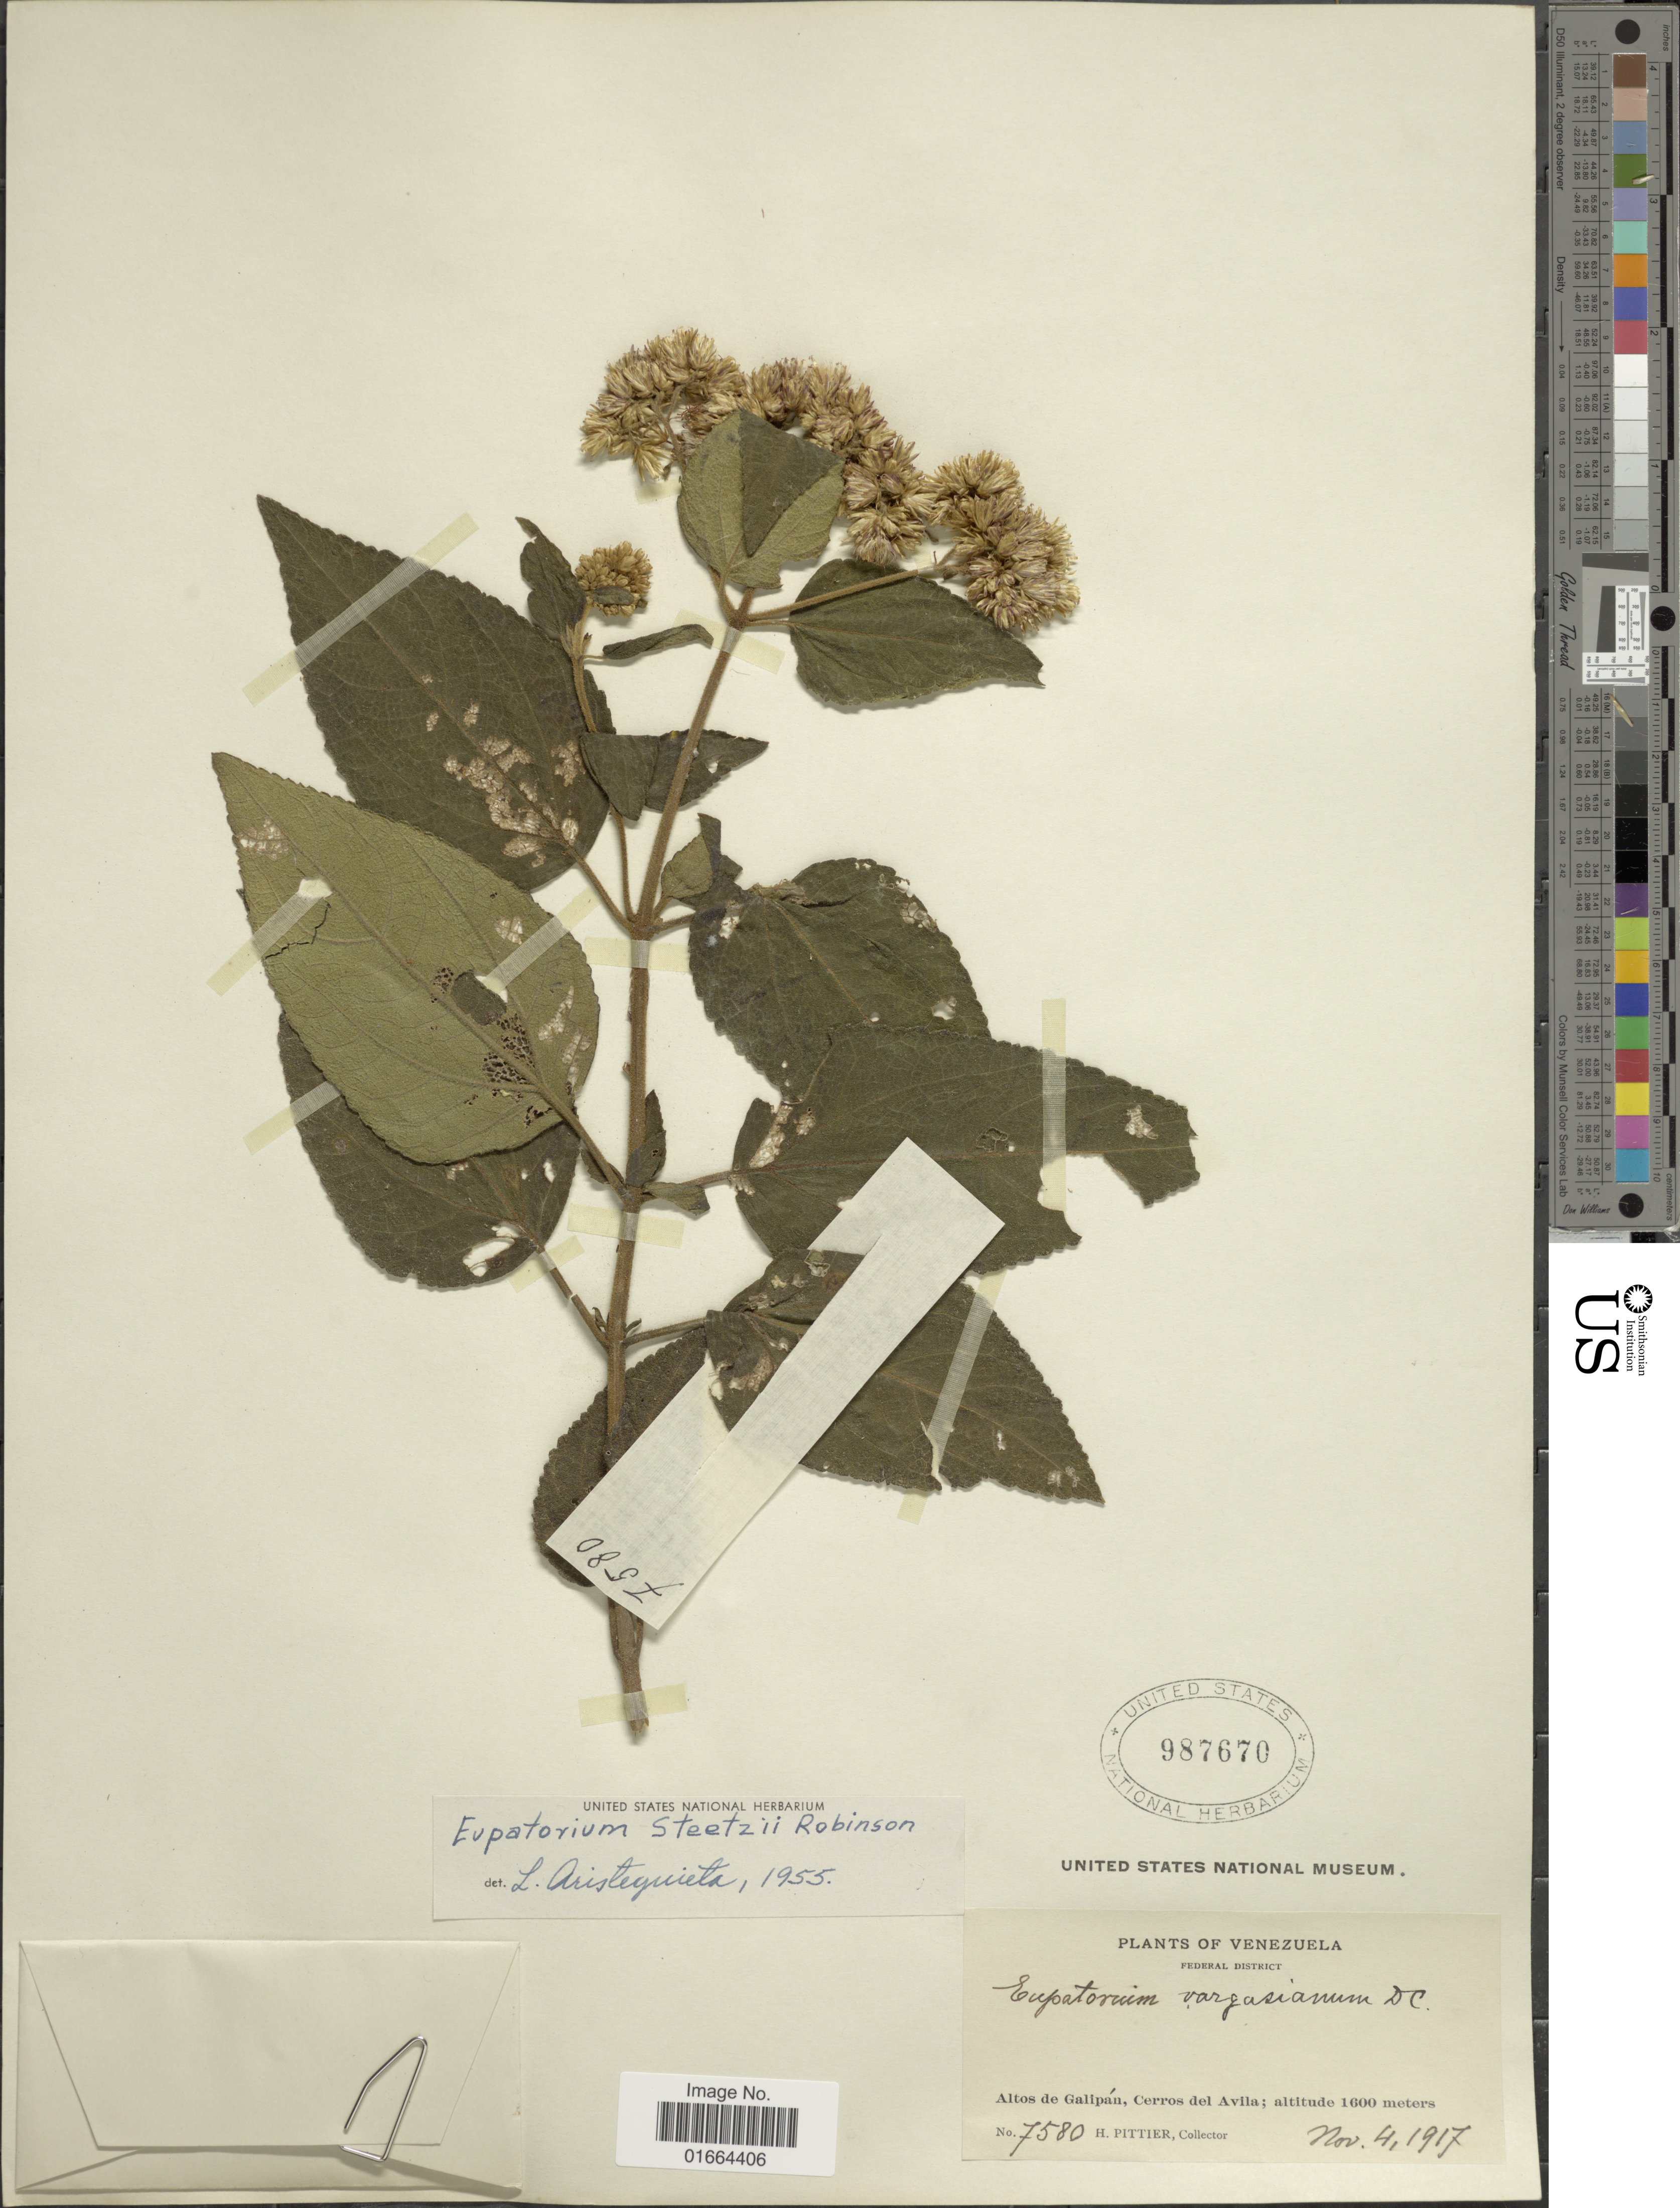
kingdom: Plantae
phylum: Tracheophyta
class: Magnoliopsida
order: Asterales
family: Asteraceae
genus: Badilloa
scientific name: Badilloa steetzii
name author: (B.L. Rob.) R.M. King & H. Rob.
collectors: H. F. Pittier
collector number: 7580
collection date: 1917-11-04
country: Venezuela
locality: Federal District, Altos de Galipan, Cerros del Avila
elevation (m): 1600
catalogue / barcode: US 987670